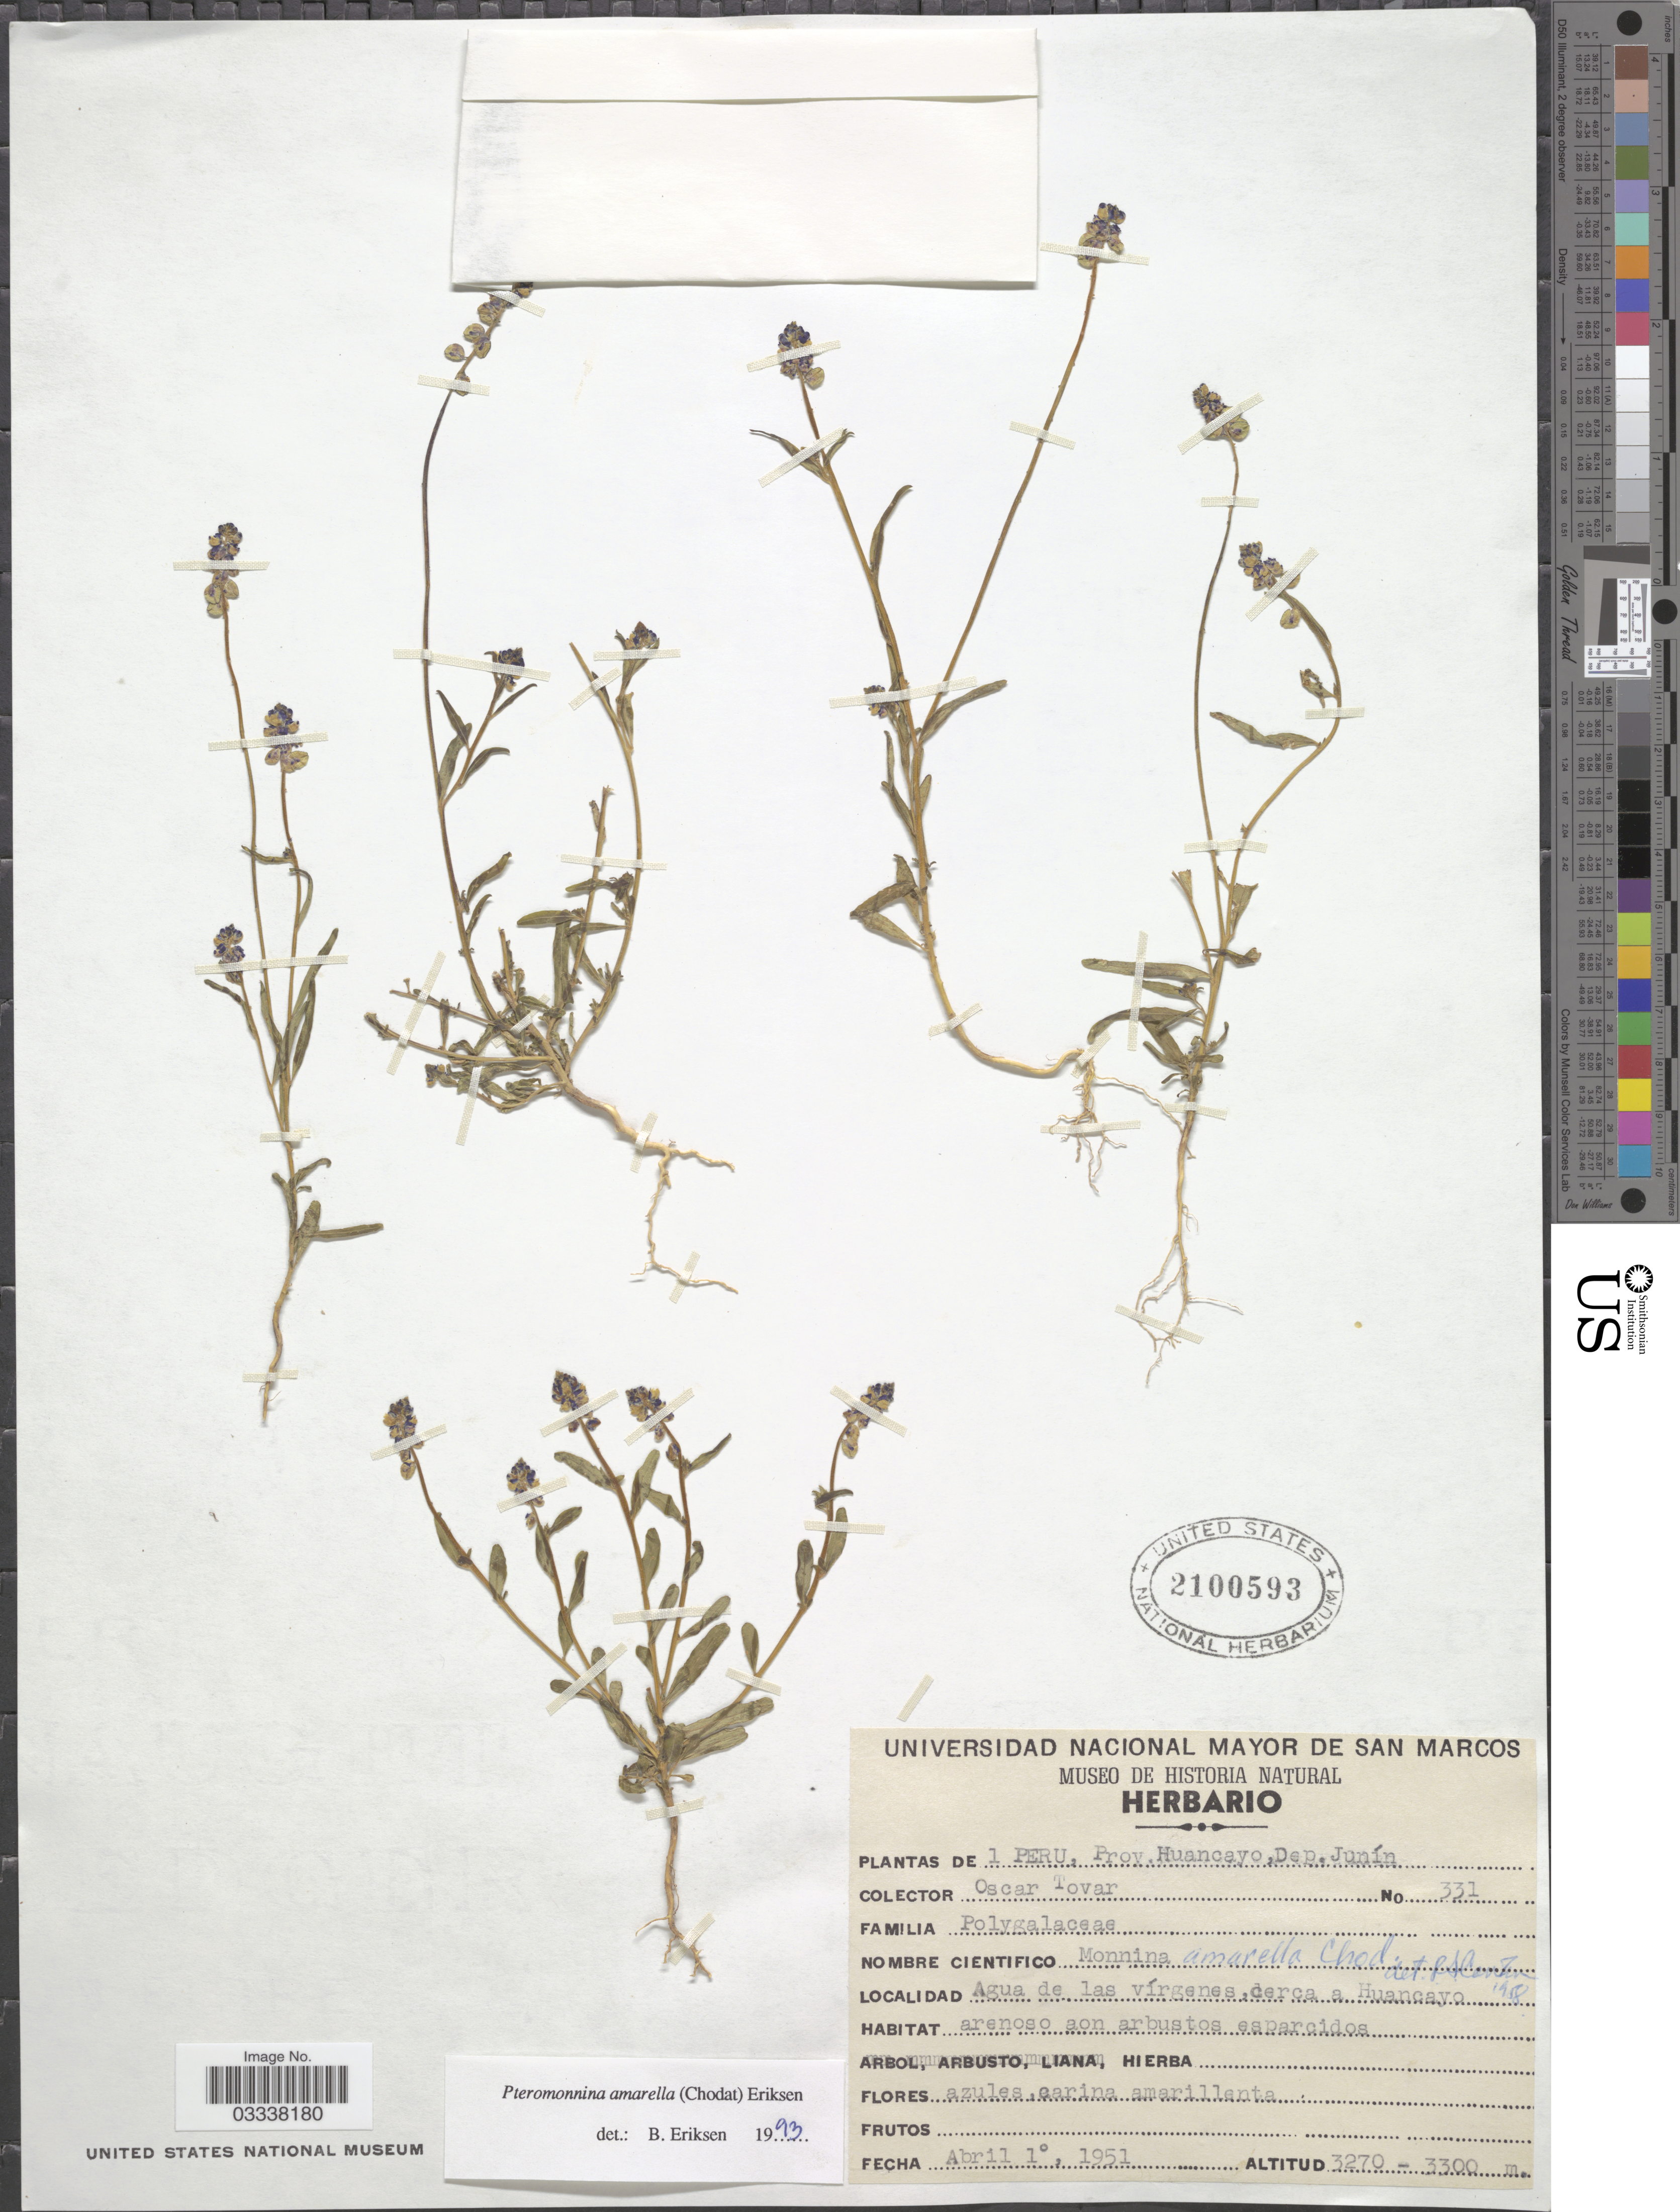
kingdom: Plantae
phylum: Tracheophyta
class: Magnoliopsida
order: Fabales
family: Polygalaceae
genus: Monnina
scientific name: Monnina amarella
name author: Chodat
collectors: Ó. Tovar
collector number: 331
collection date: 1951-04-01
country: Peru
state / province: Junín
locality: Prov. Huancayo, Dept. Junín. Agua de las vírgenes, cerca a Huancayo.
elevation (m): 3270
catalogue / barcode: US 2100593